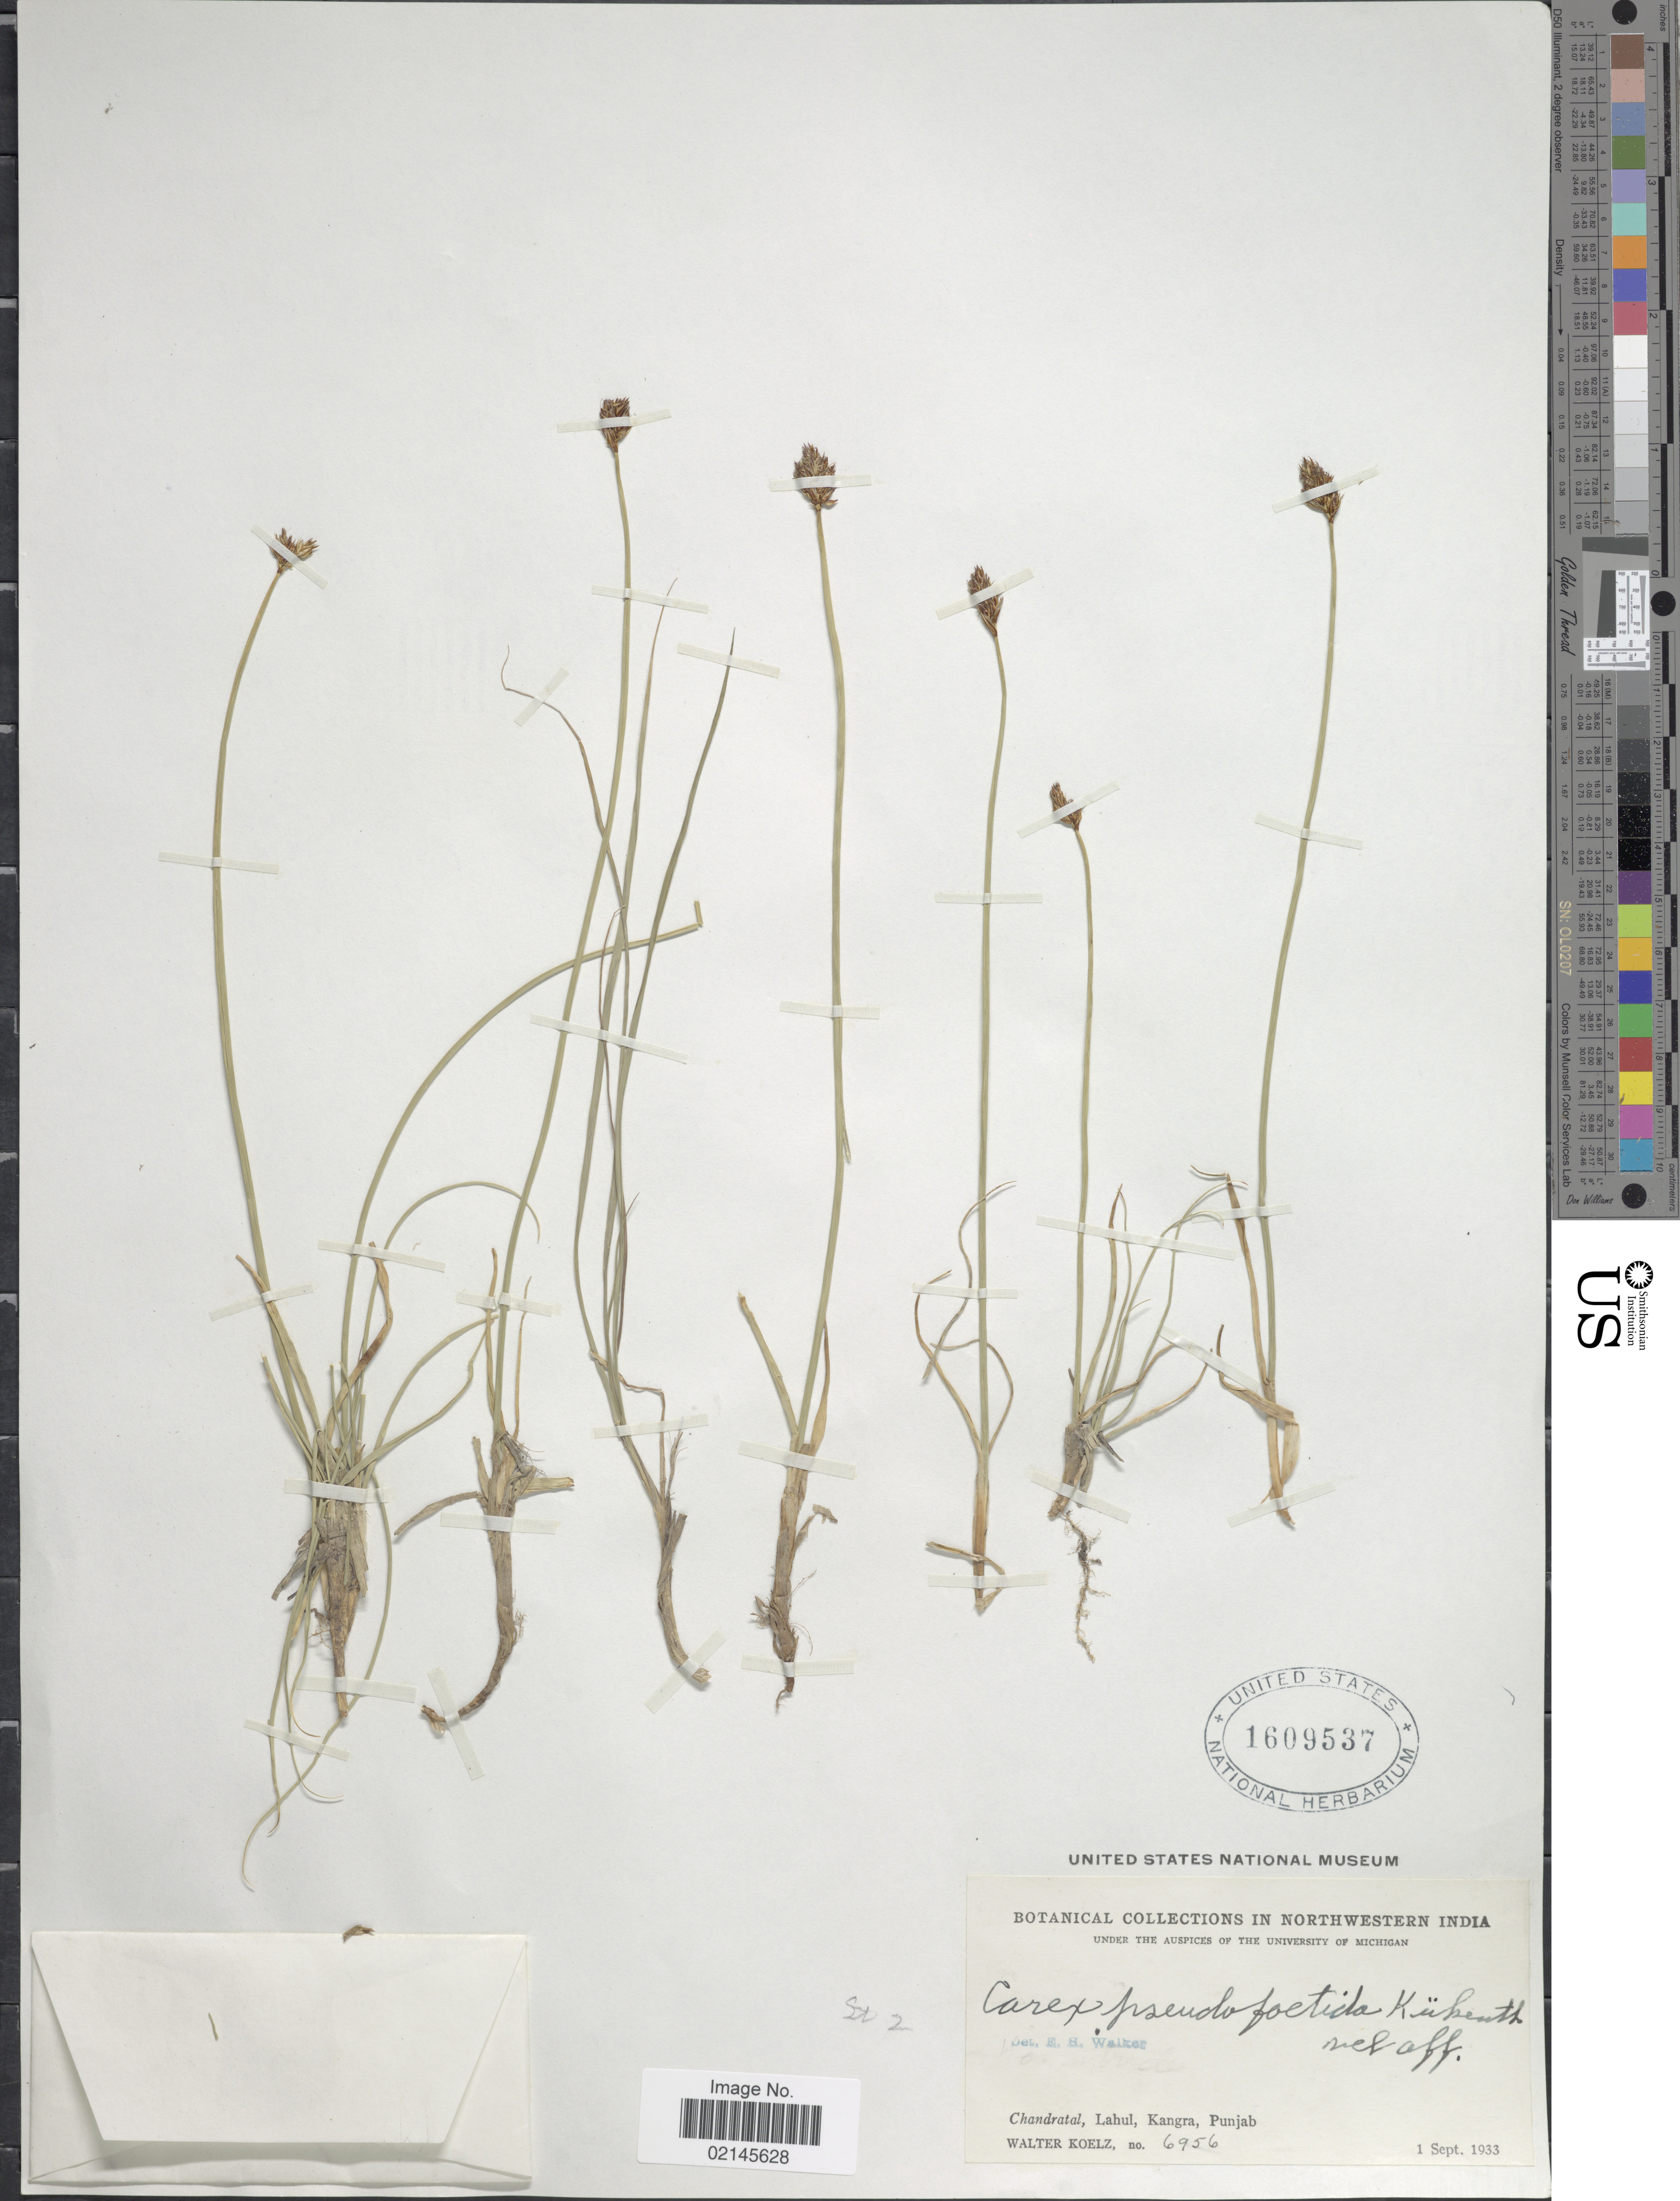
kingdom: Plantae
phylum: Tracheophyta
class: Liliopsida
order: Poales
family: Cyperaceae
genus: Carex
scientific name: Carex pseudofoetida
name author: Kük.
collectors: W. N. Koelz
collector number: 6956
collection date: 1933-09-01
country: India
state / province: Punjab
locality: Northwestern India, Chandratal, Lahul, Kangra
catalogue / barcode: US 1609537